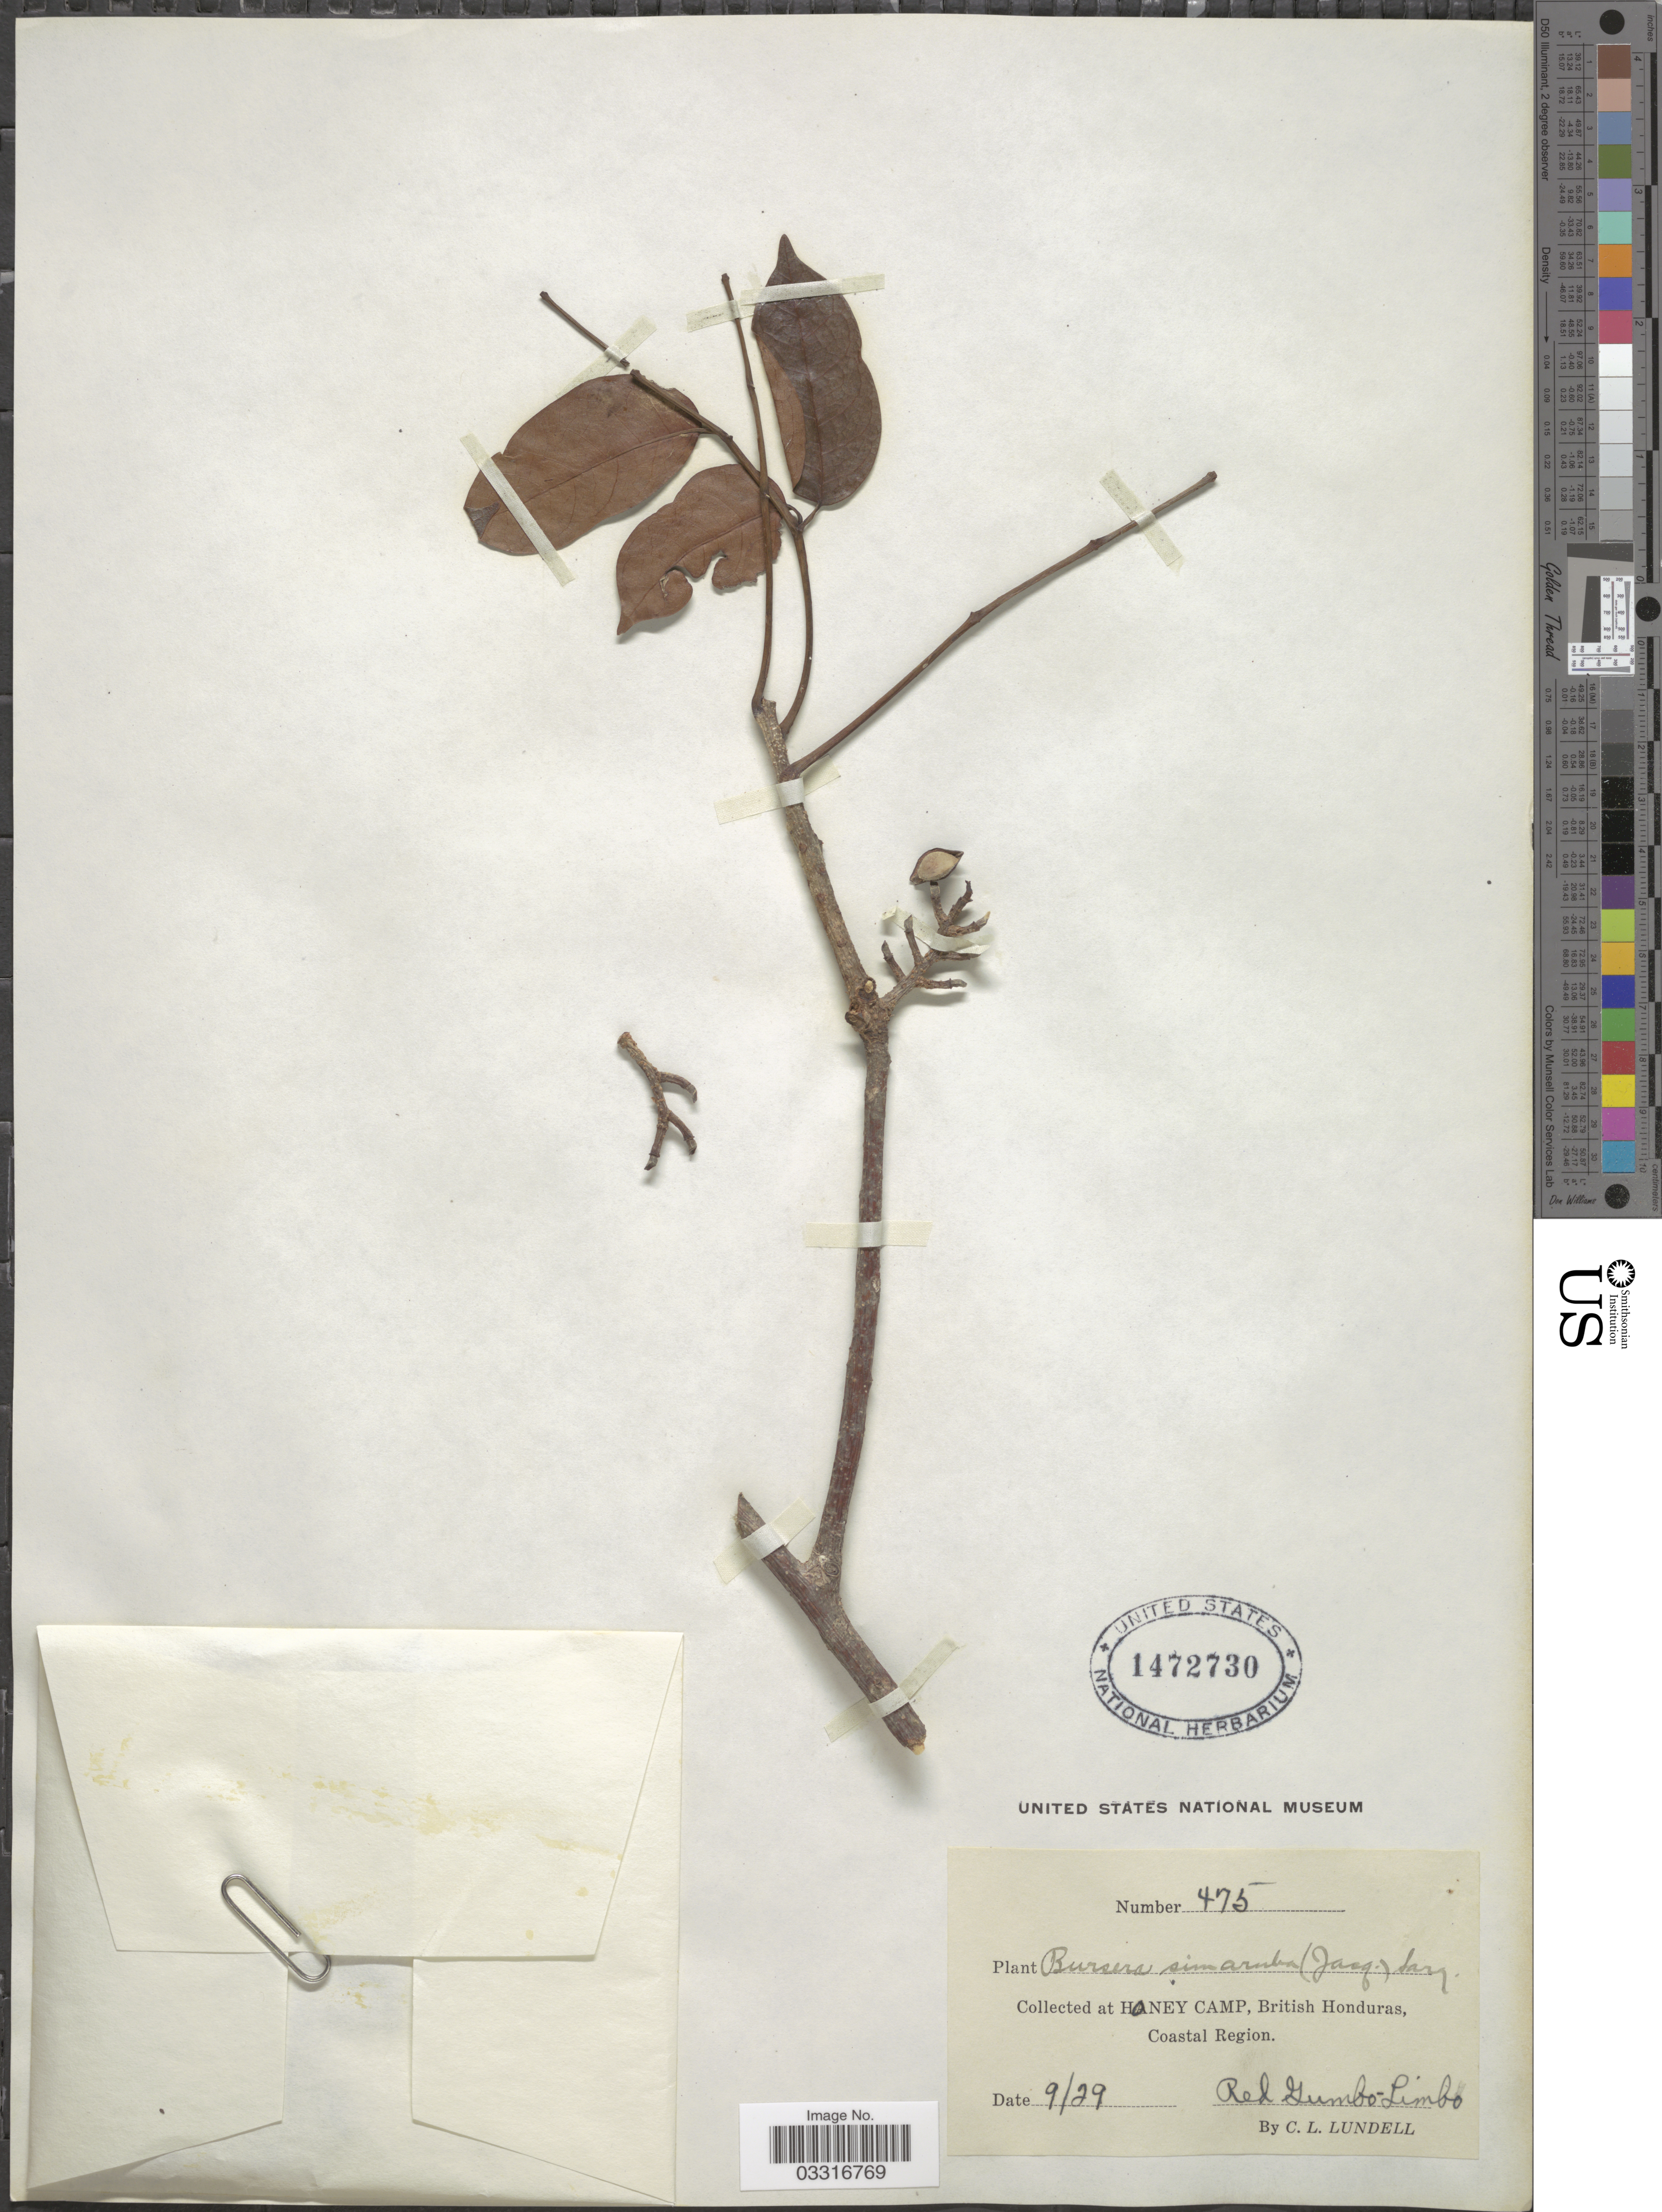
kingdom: Plantae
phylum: Tracheophyta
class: Magnoliopsida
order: Sapindales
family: Burseraceae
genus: Bursera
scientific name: Bursera simaruba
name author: (L.) Sarg.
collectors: C. L. Lundell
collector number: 475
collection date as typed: Transcribed d/m/y: /9/29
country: Belize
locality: Honey Camp, British Honduras, Coastal Region.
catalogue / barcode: US 1472730